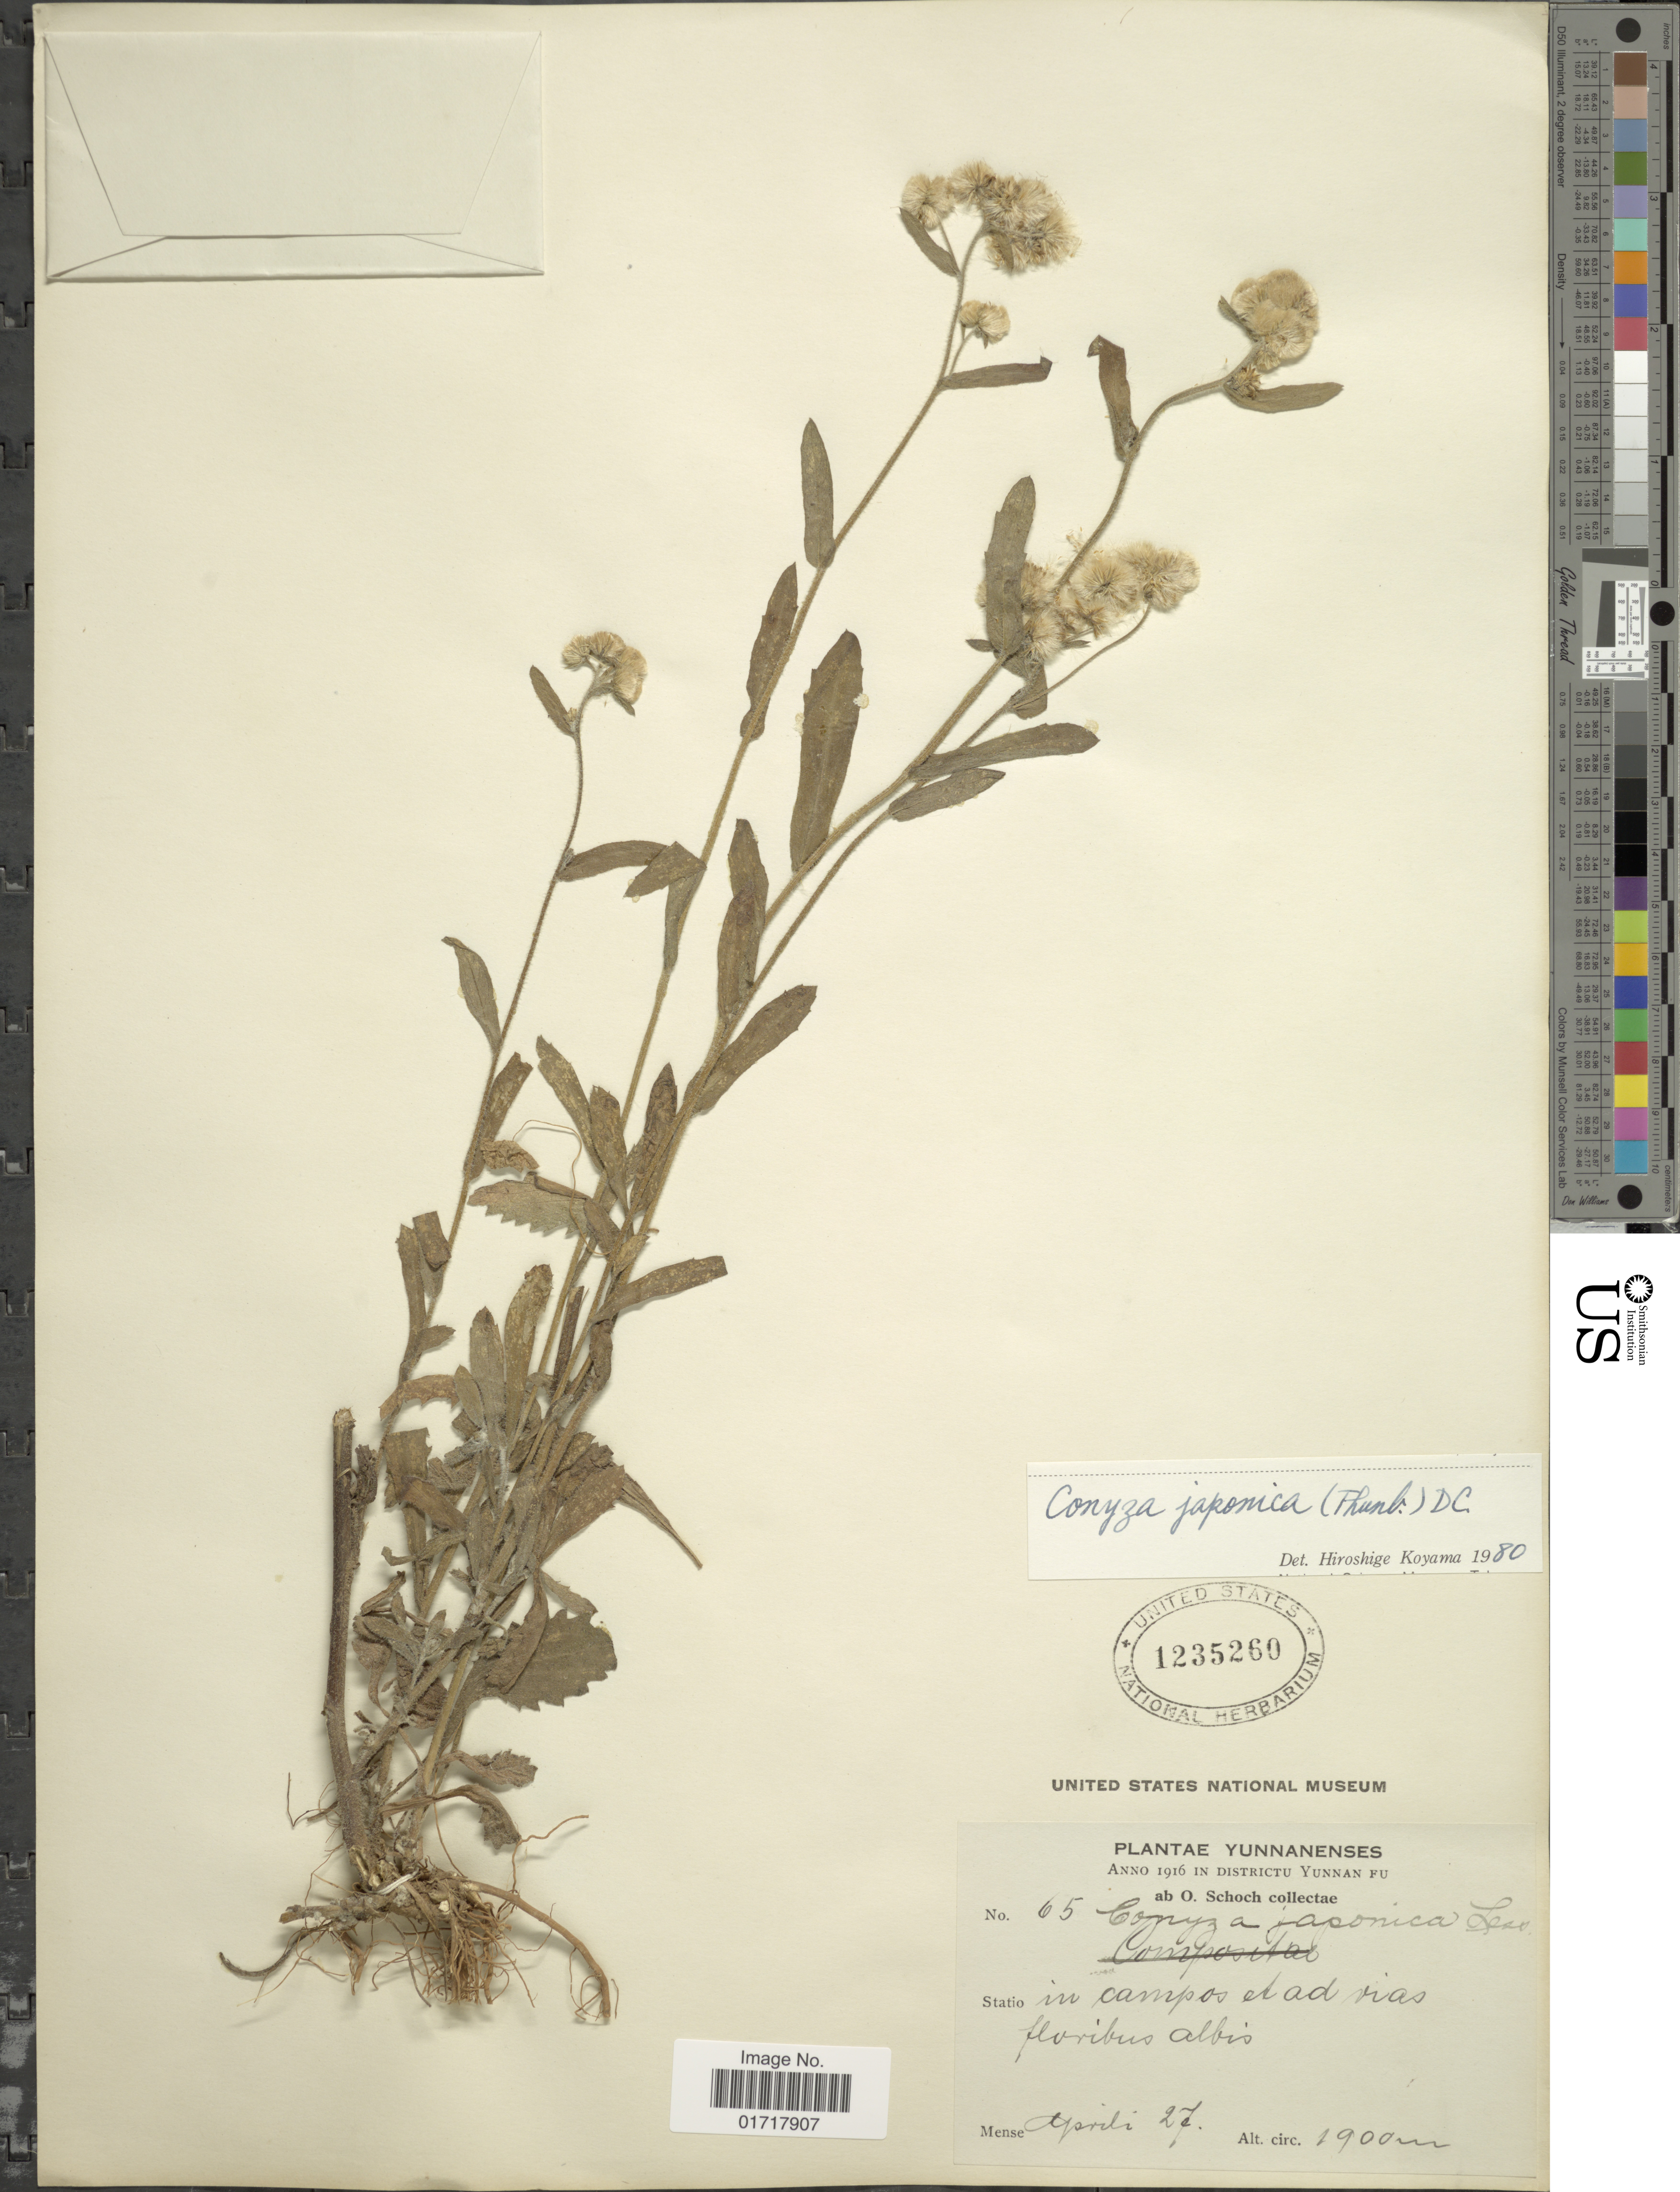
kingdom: Plantae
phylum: Tracheophyta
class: Magnoliopsida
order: Asterales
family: Asteraceae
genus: Conyza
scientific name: Conyza japonica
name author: (Thunb.) Less.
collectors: O. Schoch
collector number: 65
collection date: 1916-04-27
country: China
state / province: Yunnan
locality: Districtu Yunnan Fu,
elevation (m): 1900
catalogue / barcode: US 1235260